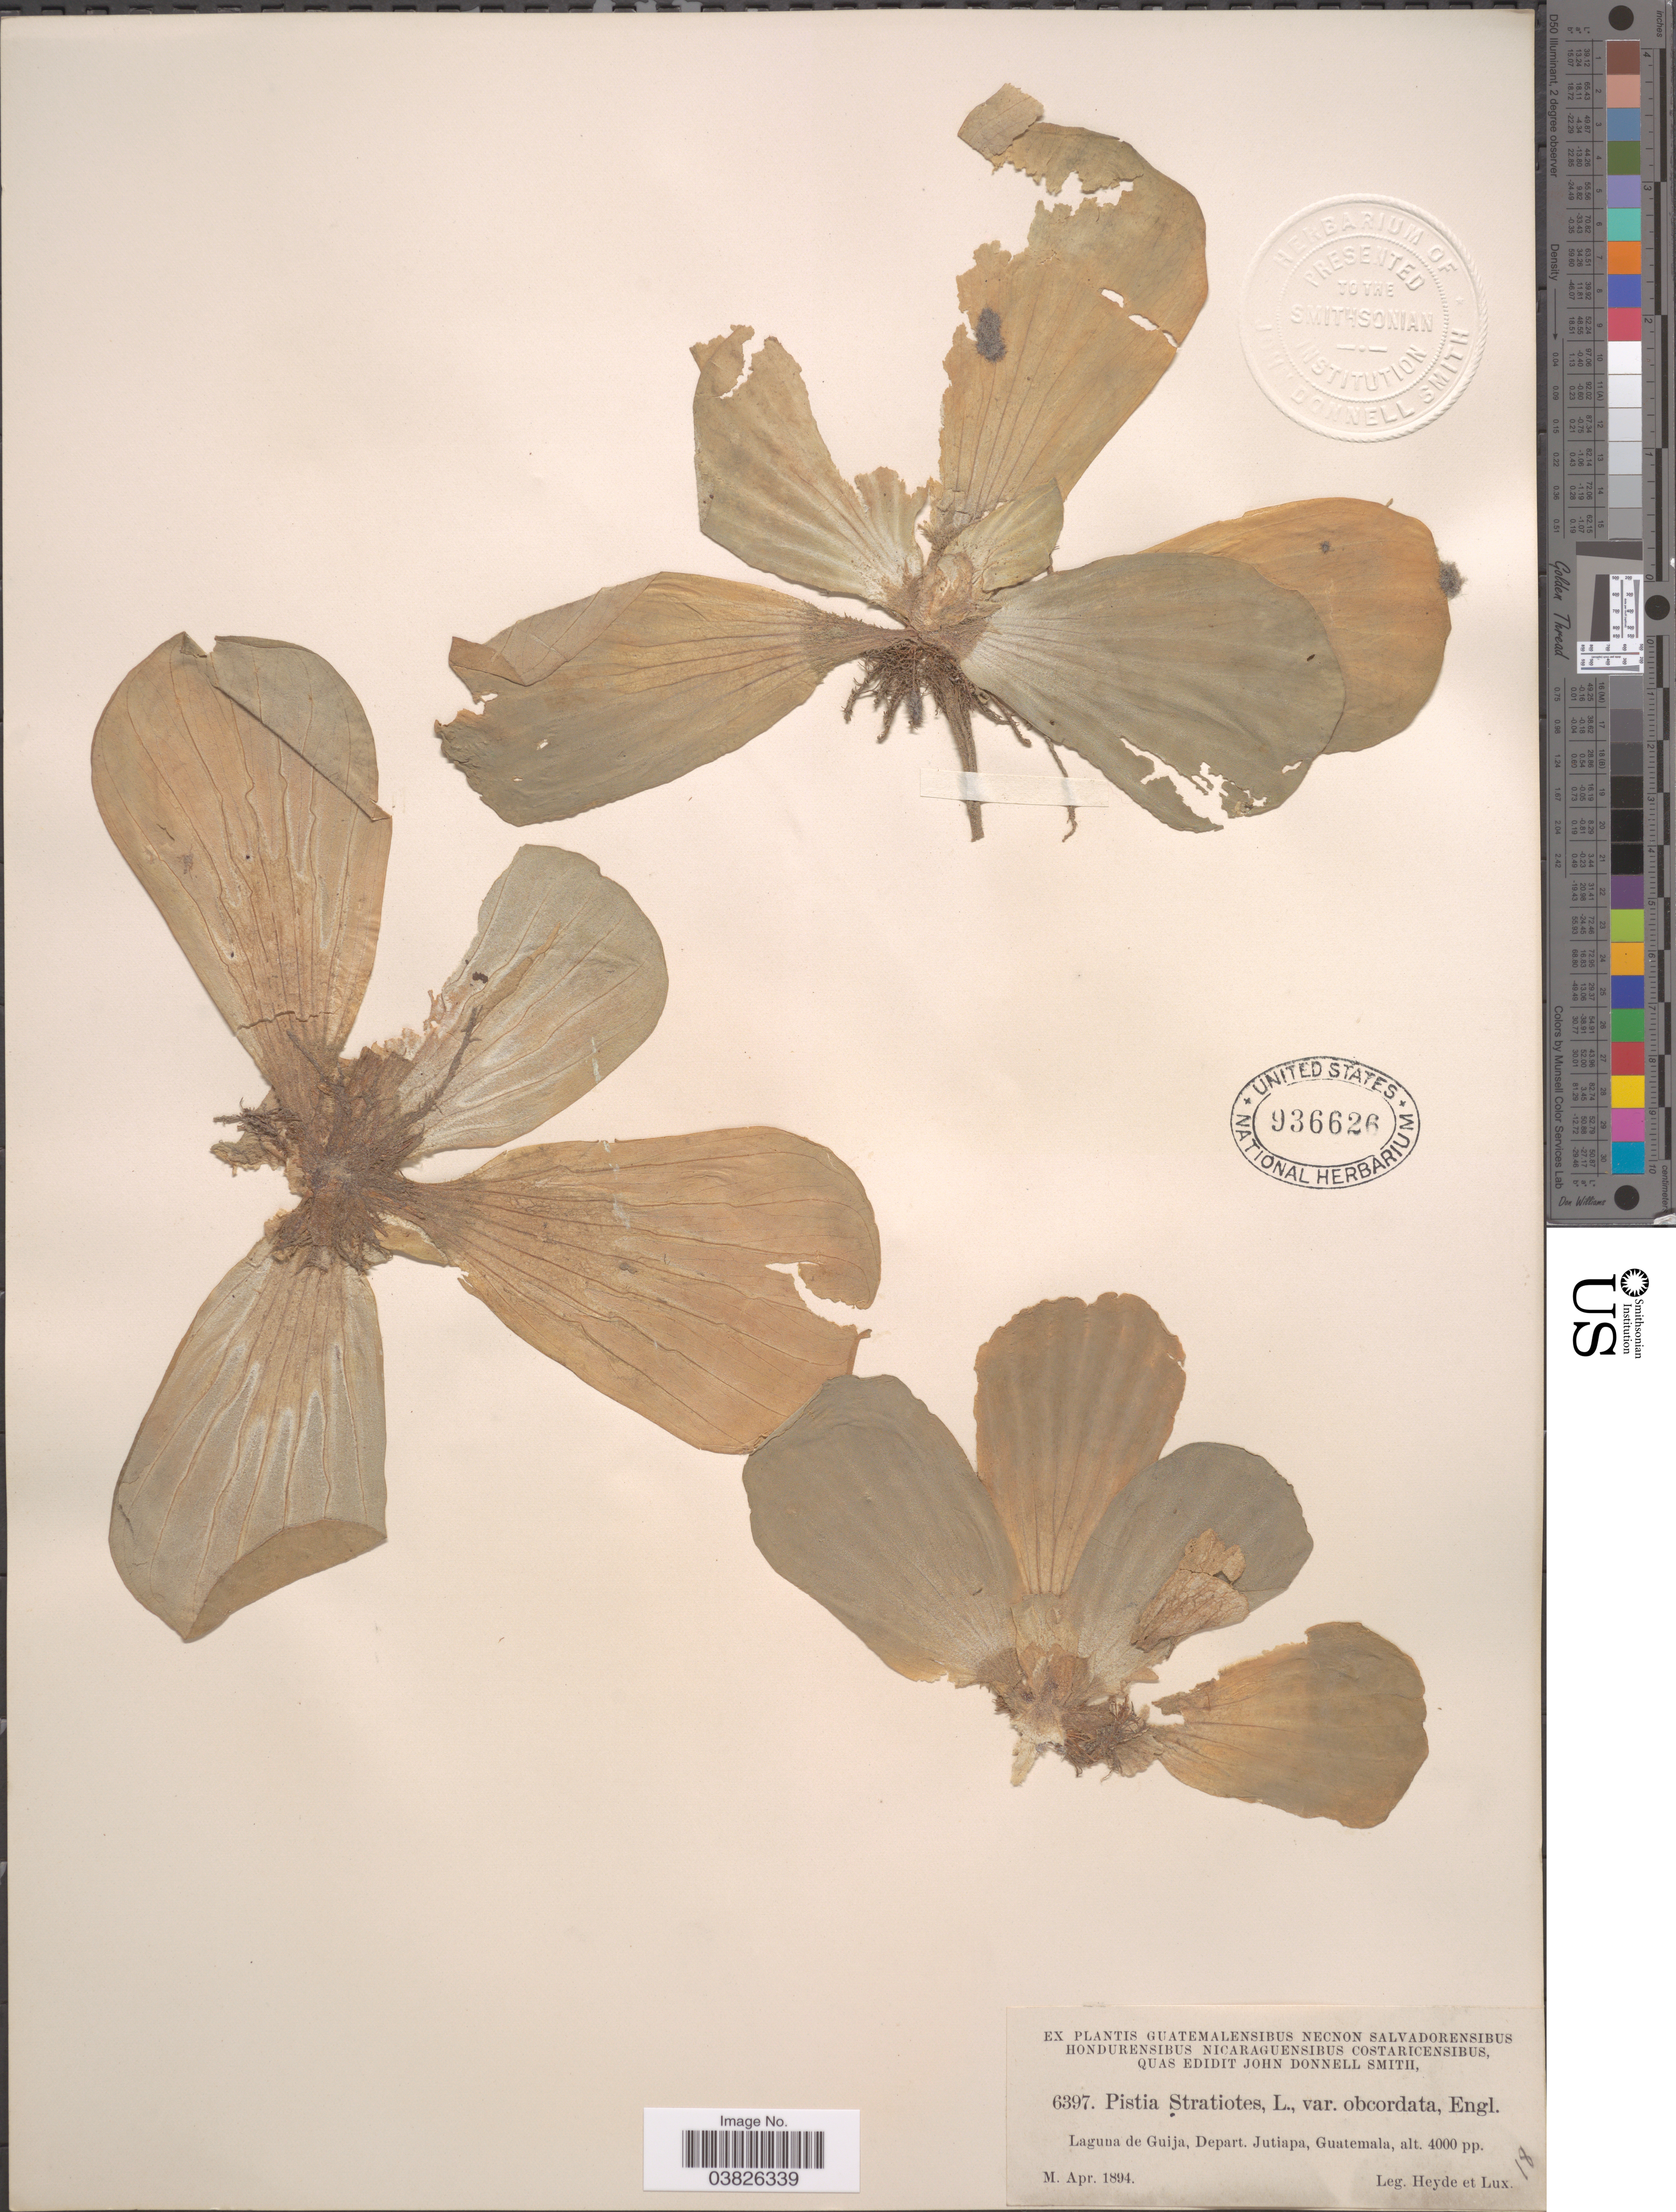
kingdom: Plantae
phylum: Tracheophyta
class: Liliopsida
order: Alismatales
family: Araceae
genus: Pistia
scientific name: Pistia stratiotes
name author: L.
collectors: Heyde & Lux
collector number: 6397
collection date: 1894-04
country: Guatemala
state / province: Jutiapa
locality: Laguna de Guija, Depart. Jutiapa.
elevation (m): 1219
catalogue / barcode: US 936626